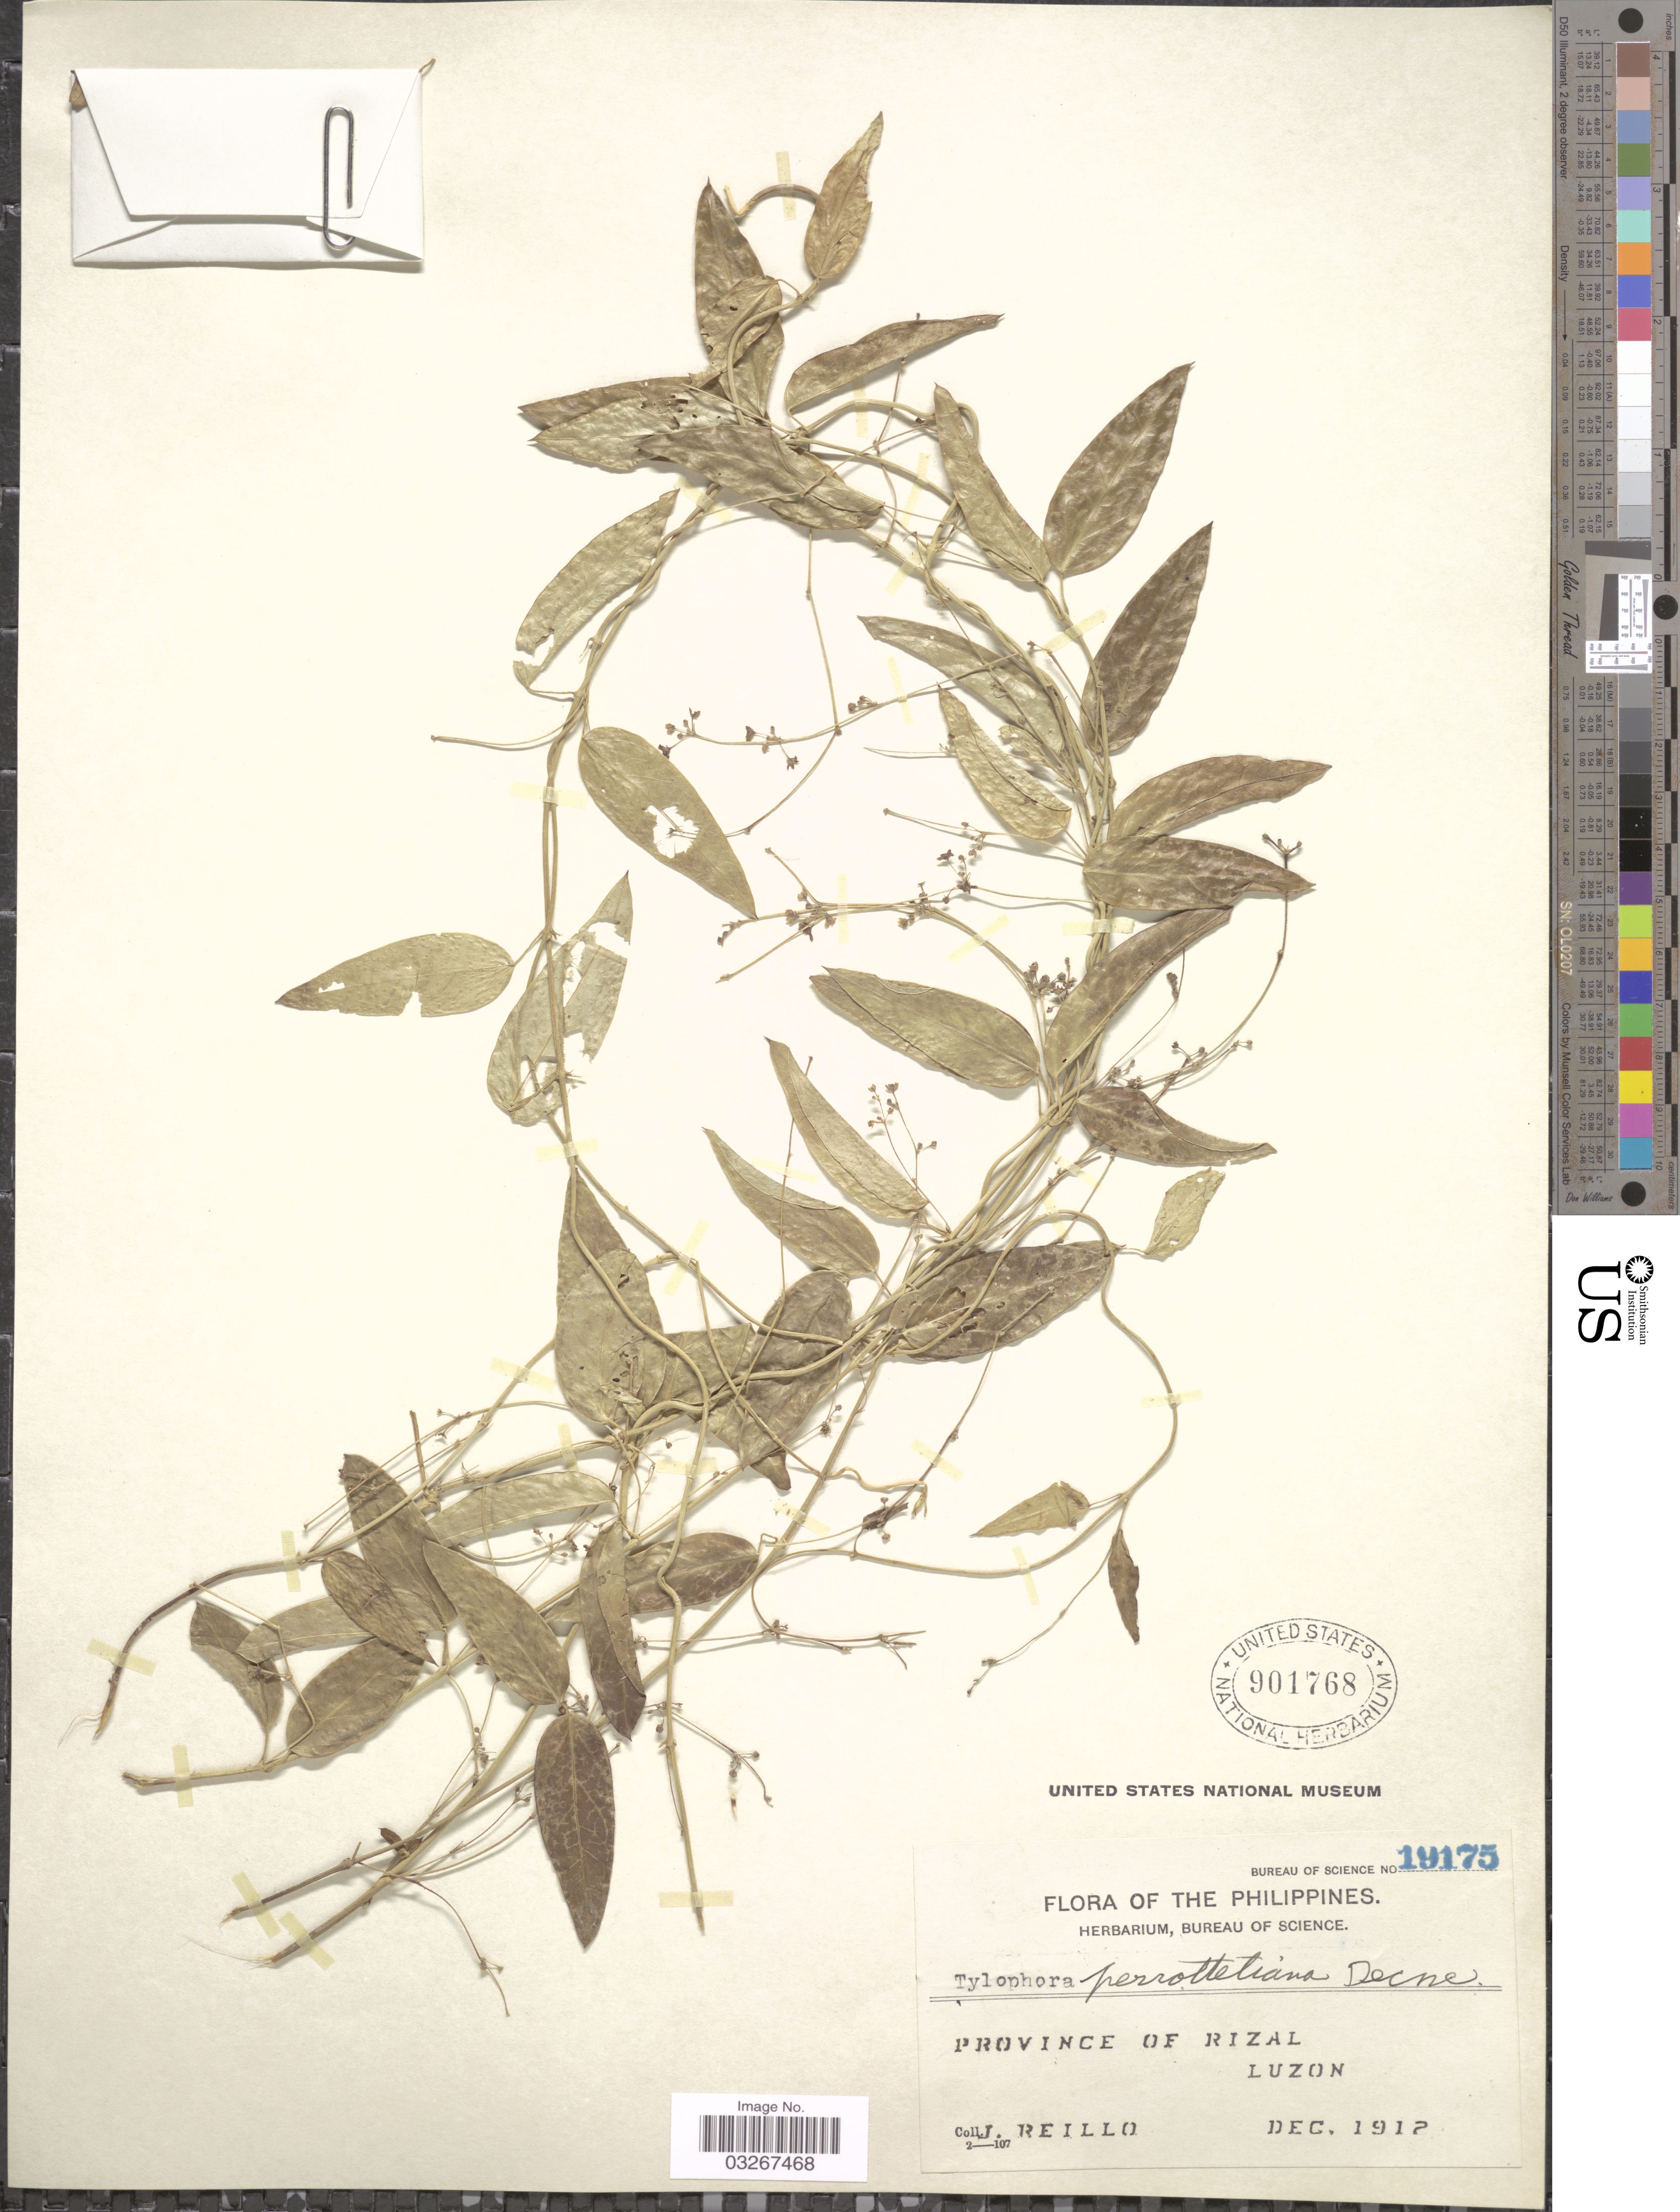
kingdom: Plantae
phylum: Tracheophyta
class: Magnoliopsida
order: Gentianales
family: Apocynaceae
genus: Tylophora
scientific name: Tylophora perrottetiana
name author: Decne.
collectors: J. Reillo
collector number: Bureau of Science 19175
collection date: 1912-12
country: Philippines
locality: Province of Rizal. Luzon.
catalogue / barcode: US 901768